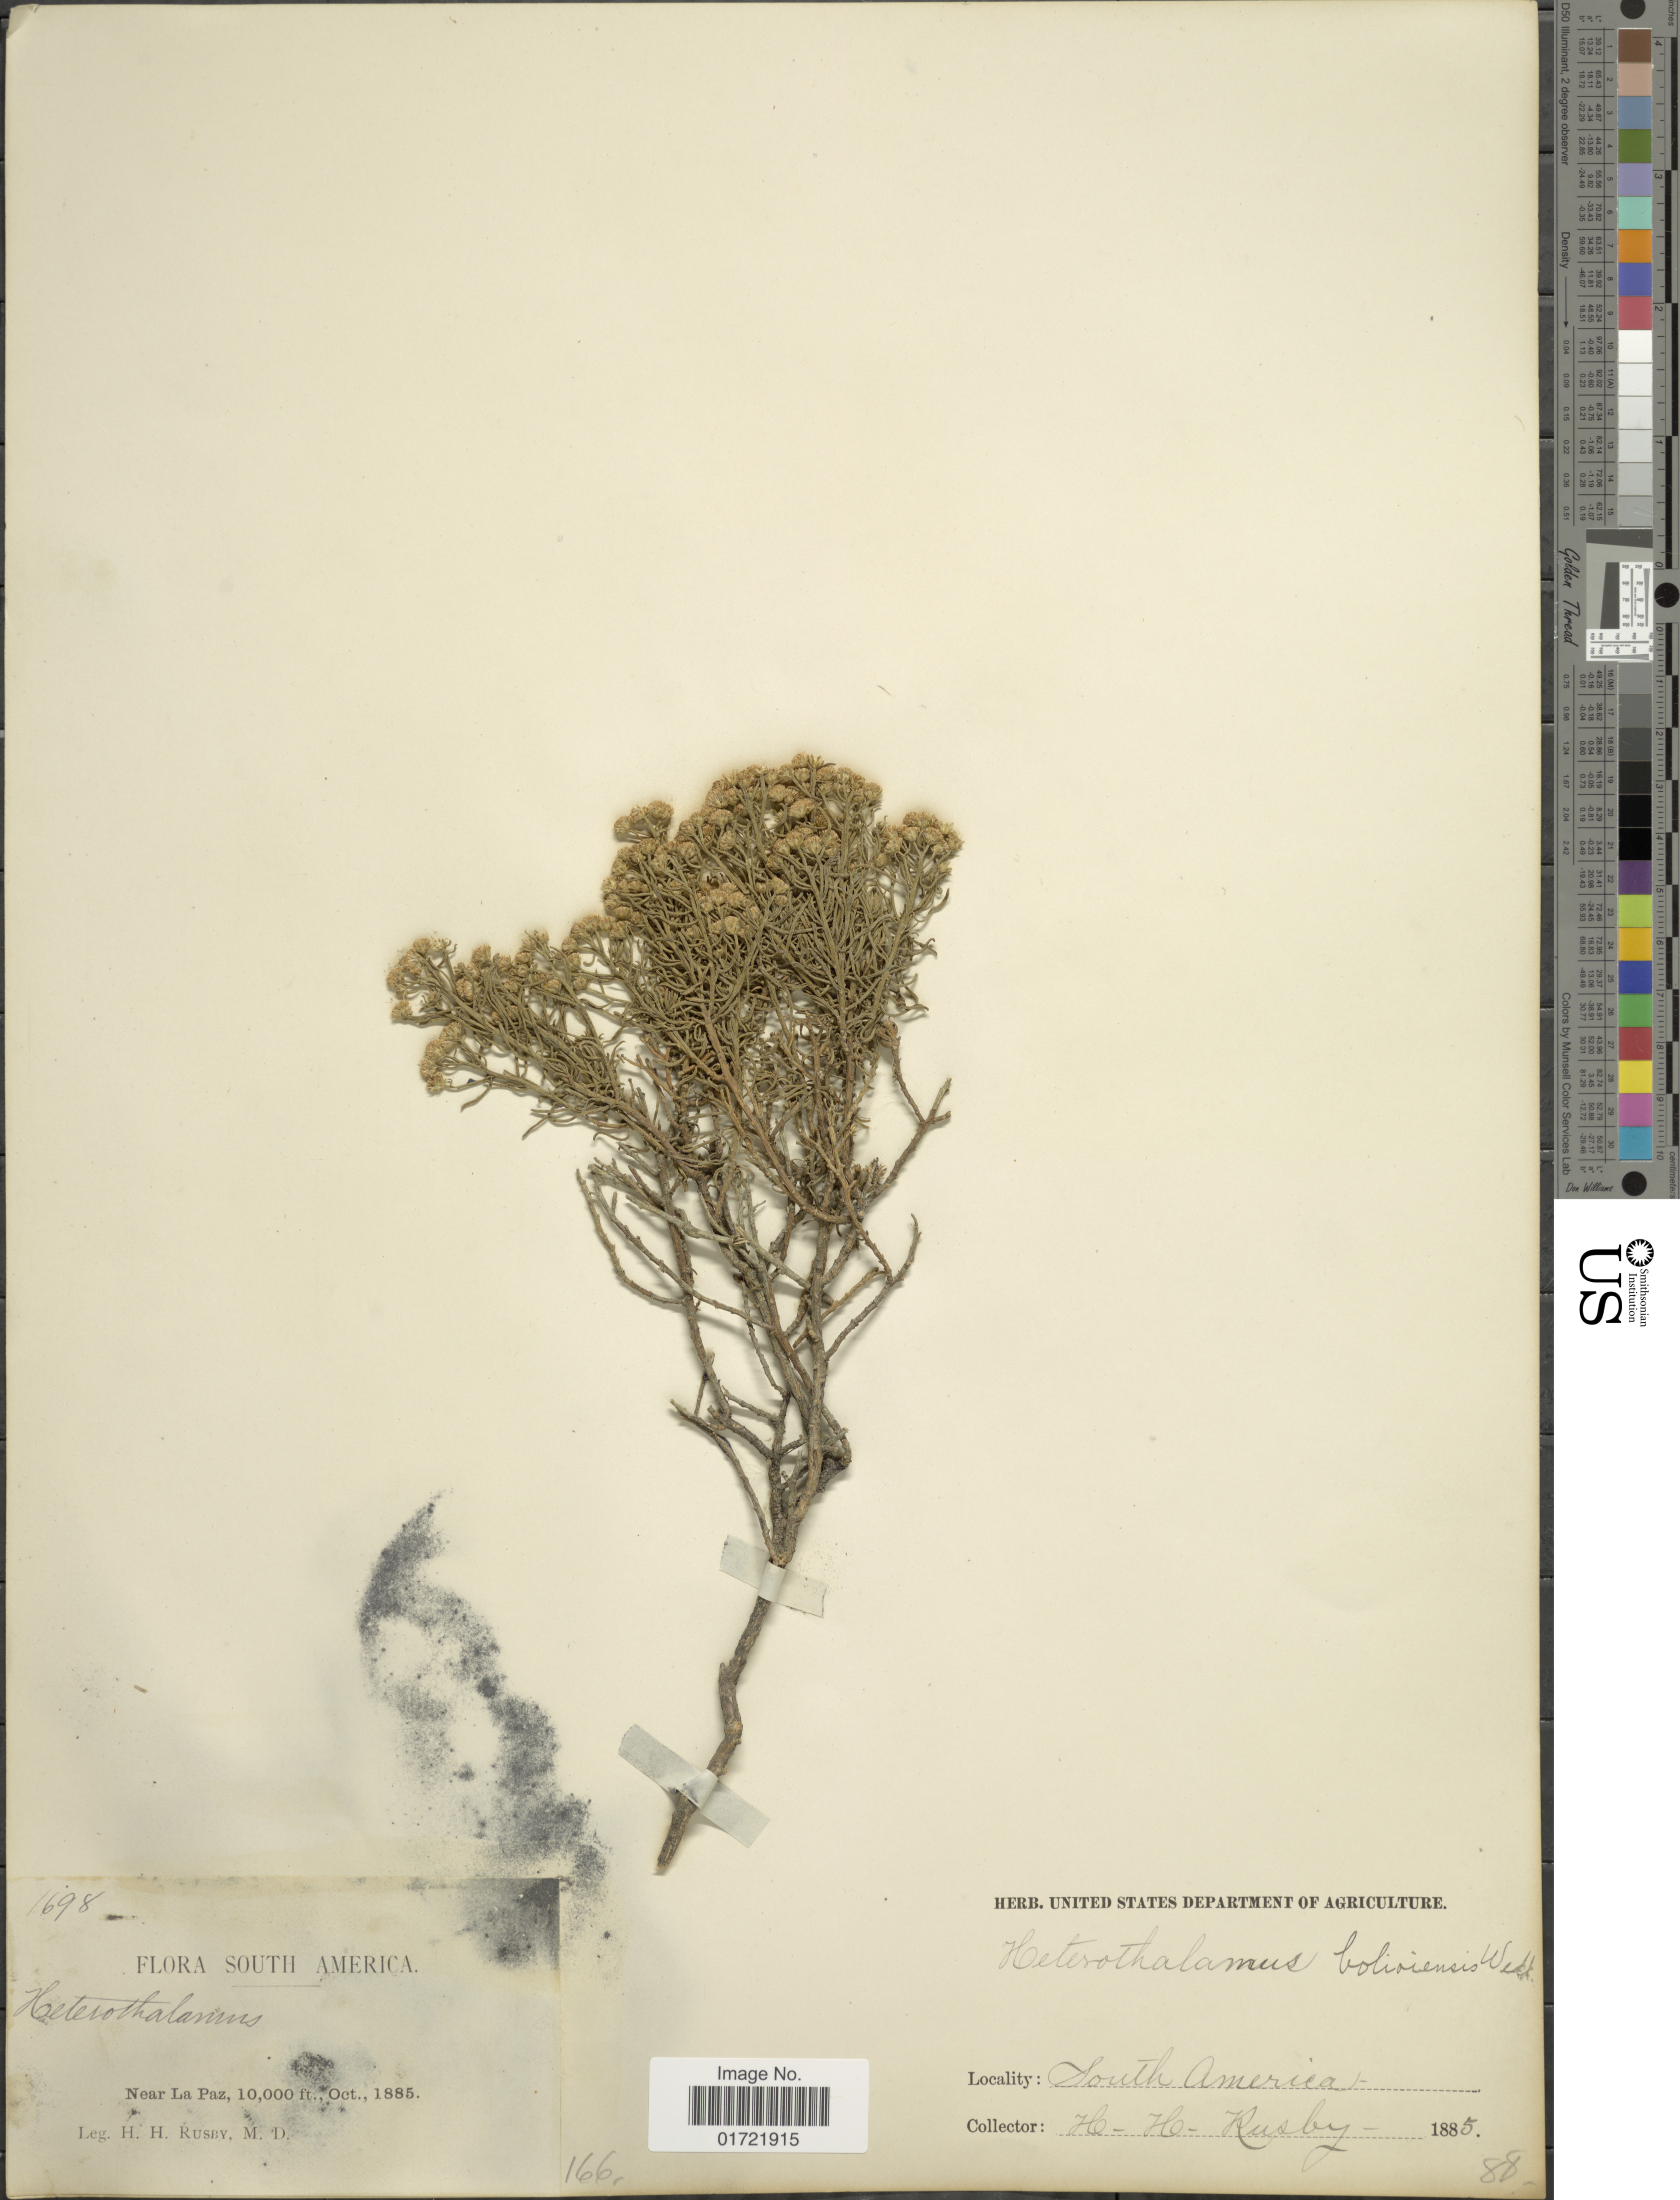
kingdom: Plantae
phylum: Tracheophyta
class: Magnoliopsida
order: Asterales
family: Asteraceae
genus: Baccharis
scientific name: Baccharis bolivensis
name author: (Wedd.) Cabrera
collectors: H. H. Rusby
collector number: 1698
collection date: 1885-10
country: Bolivia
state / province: La Paz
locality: Near La Paz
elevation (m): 3048